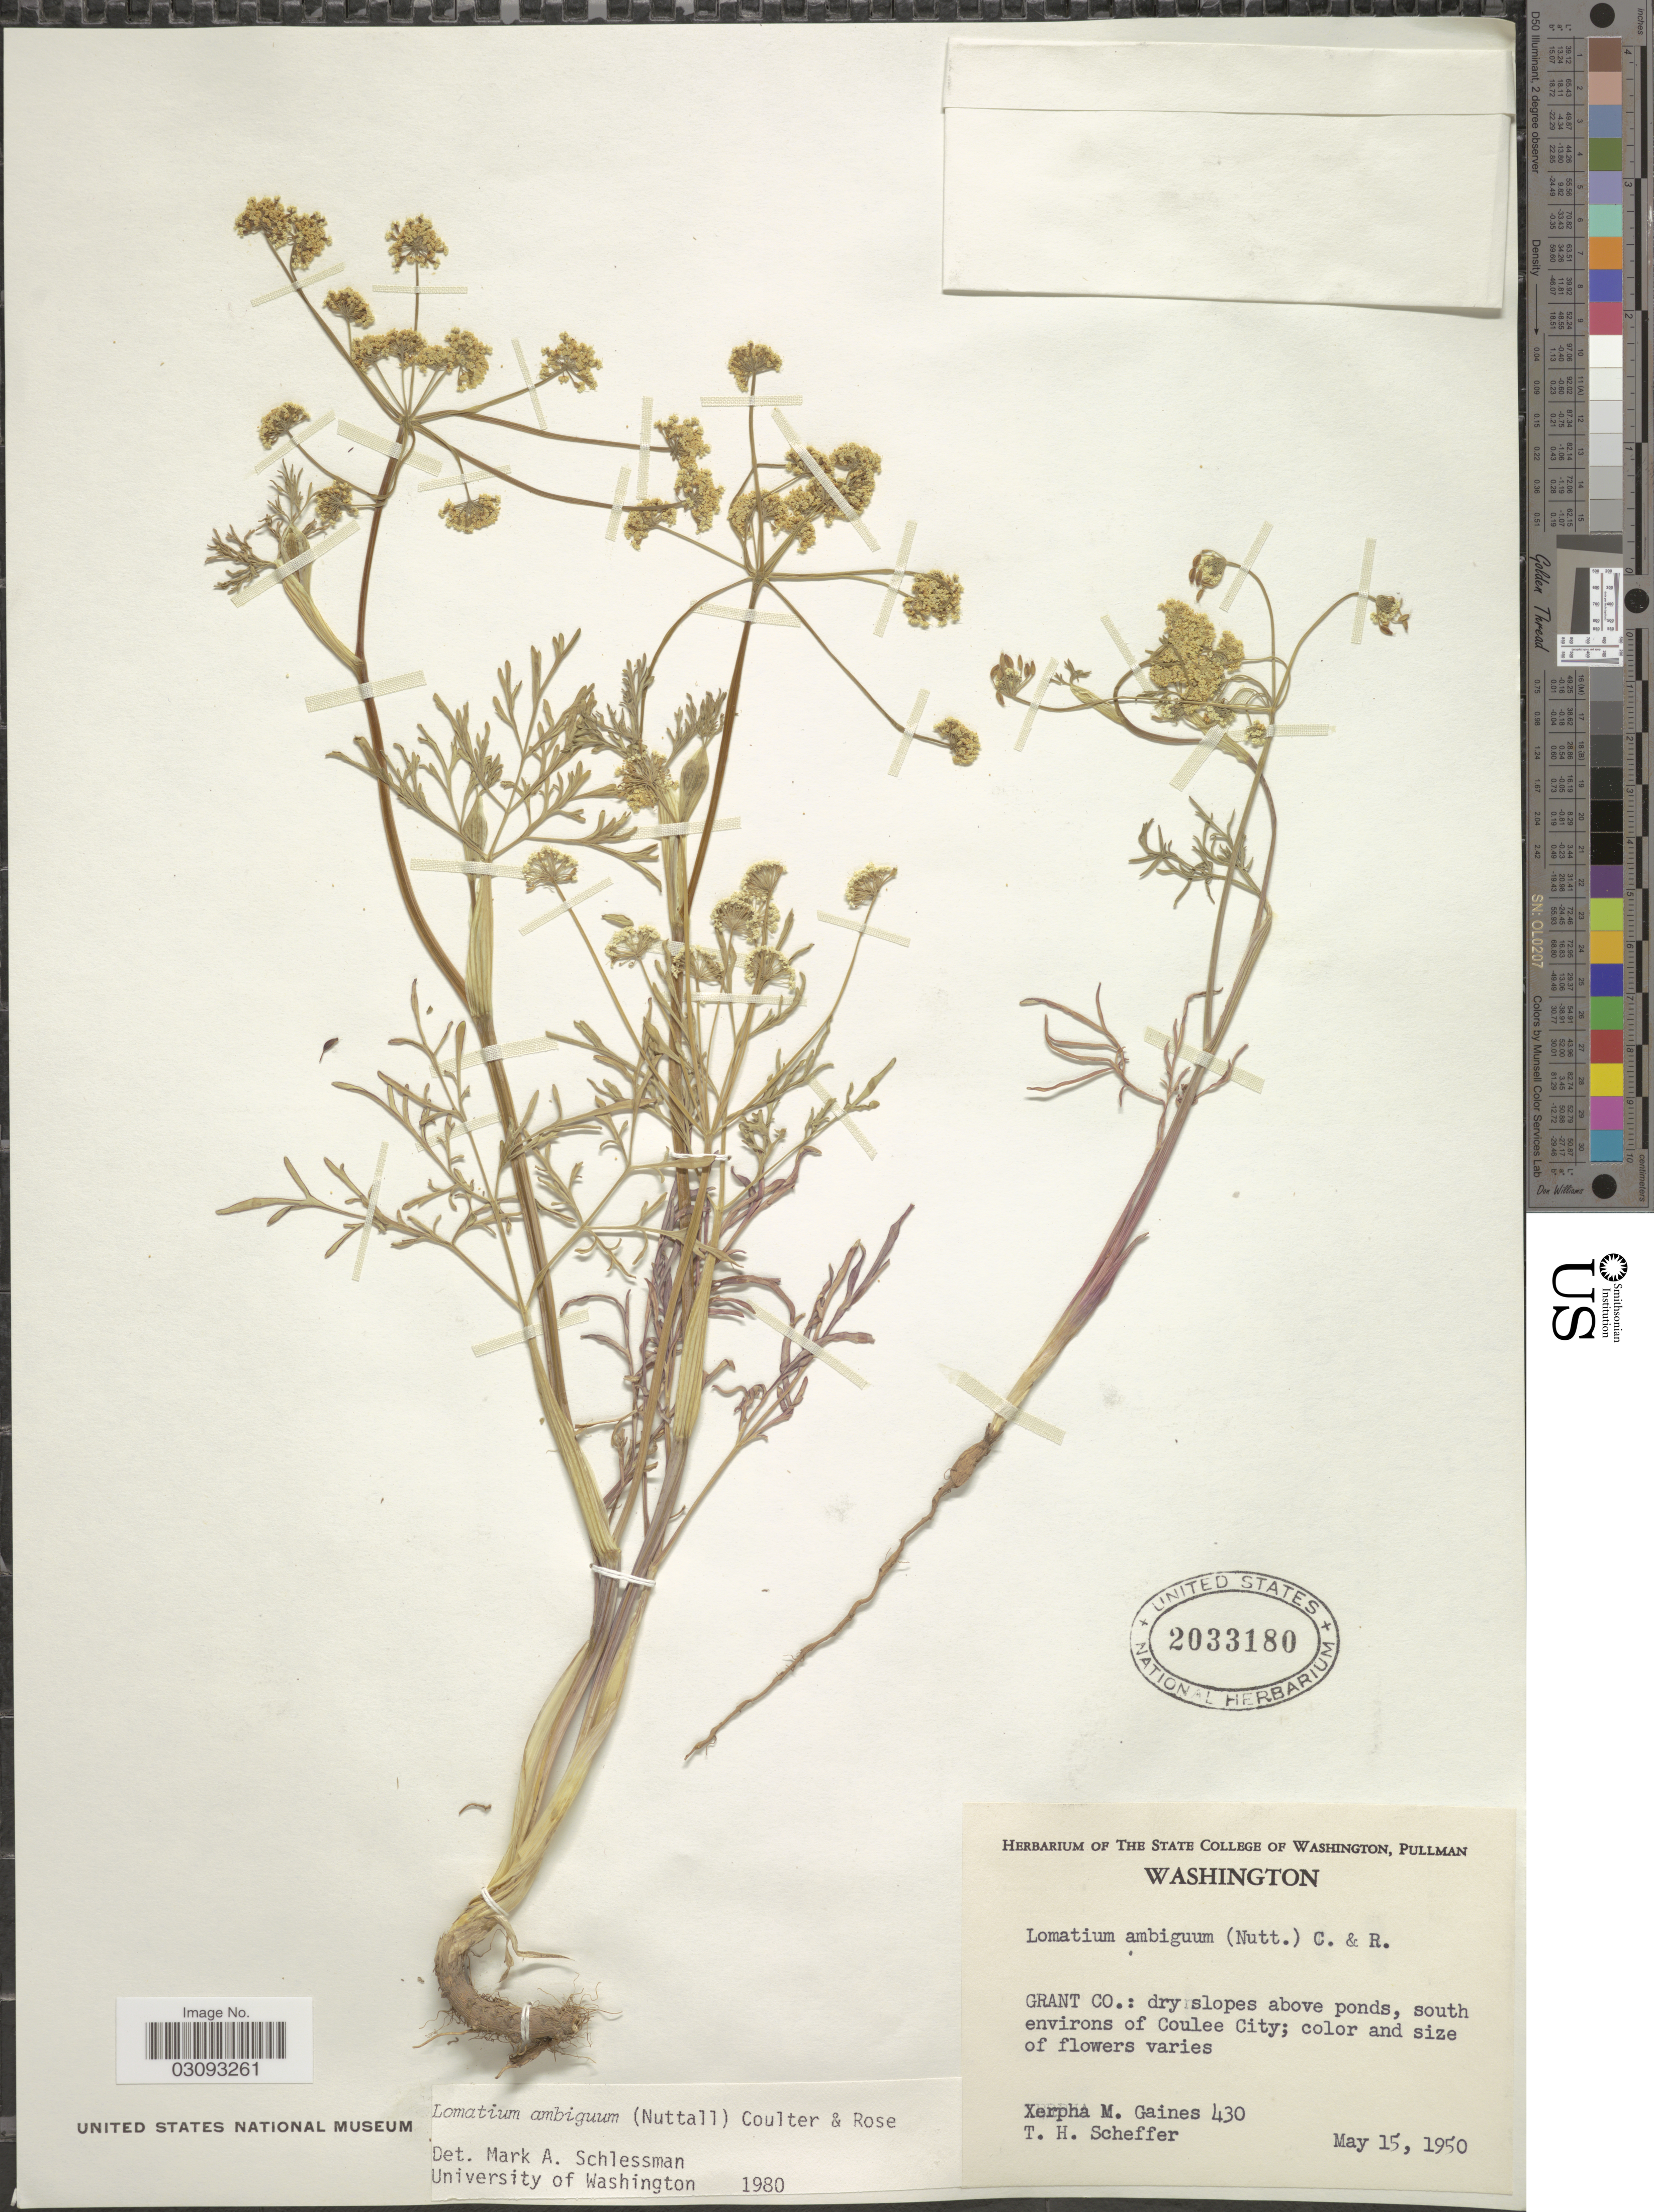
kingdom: Plantae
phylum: Tracheophyta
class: Magnoliopsida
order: Apiales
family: Apiaceae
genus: Lomatium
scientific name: Lomatium ambiguum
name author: (Nutt.) Coult. & Rose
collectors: X. Gaines & T. Scheffer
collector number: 430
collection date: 1950-05-15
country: United States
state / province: Washington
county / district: Grant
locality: Grant Co.: south environs of Coulee City.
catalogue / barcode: US 2033180